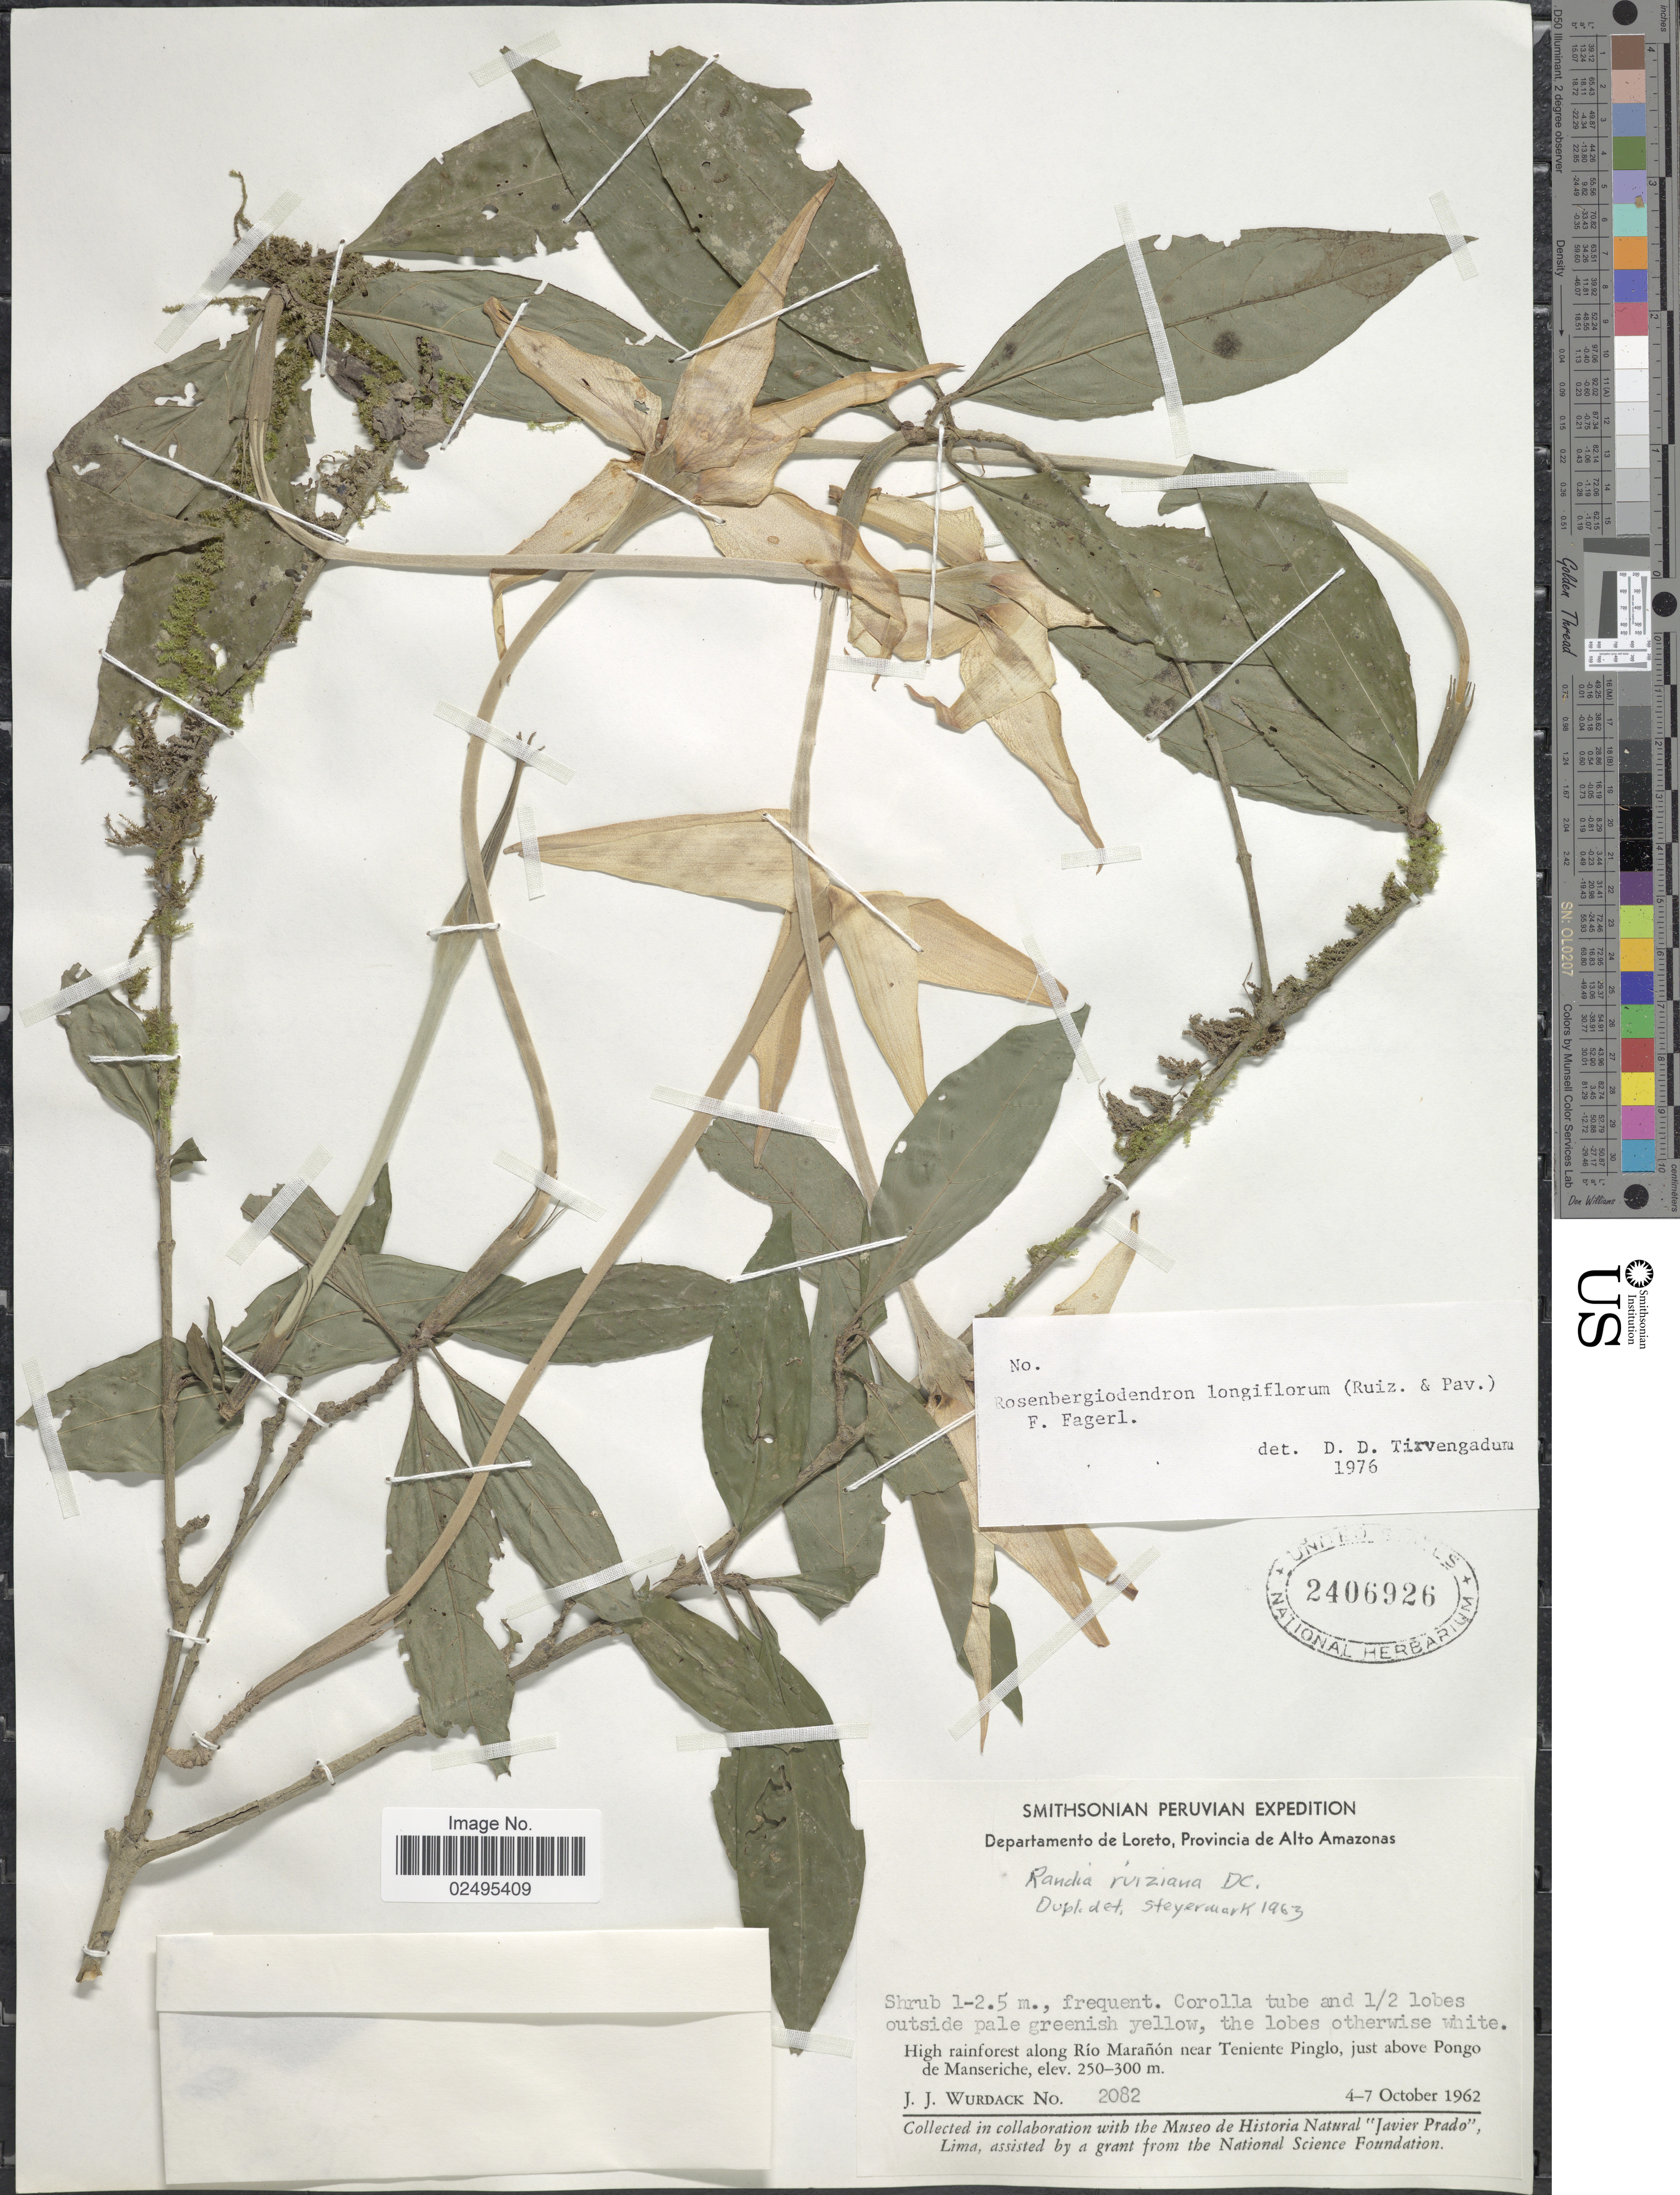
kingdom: Plantae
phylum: Tracheophyta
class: Magnoliopsida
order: Gentianales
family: Rubiaceae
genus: Rosenbergiodendron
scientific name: Rosenbergiodendron longiflorum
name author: (Ruiz & Pav.) Fagerl.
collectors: J. J. Wurdack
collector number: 2082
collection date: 1962-10-04/1962-10-07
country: Peru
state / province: Loreto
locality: Provincia de Alto Amazonas, high rainforest along Rio Maranon near Teniente Pinglo, just above Pongo de Manseriche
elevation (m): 250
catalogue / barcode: US 2406926